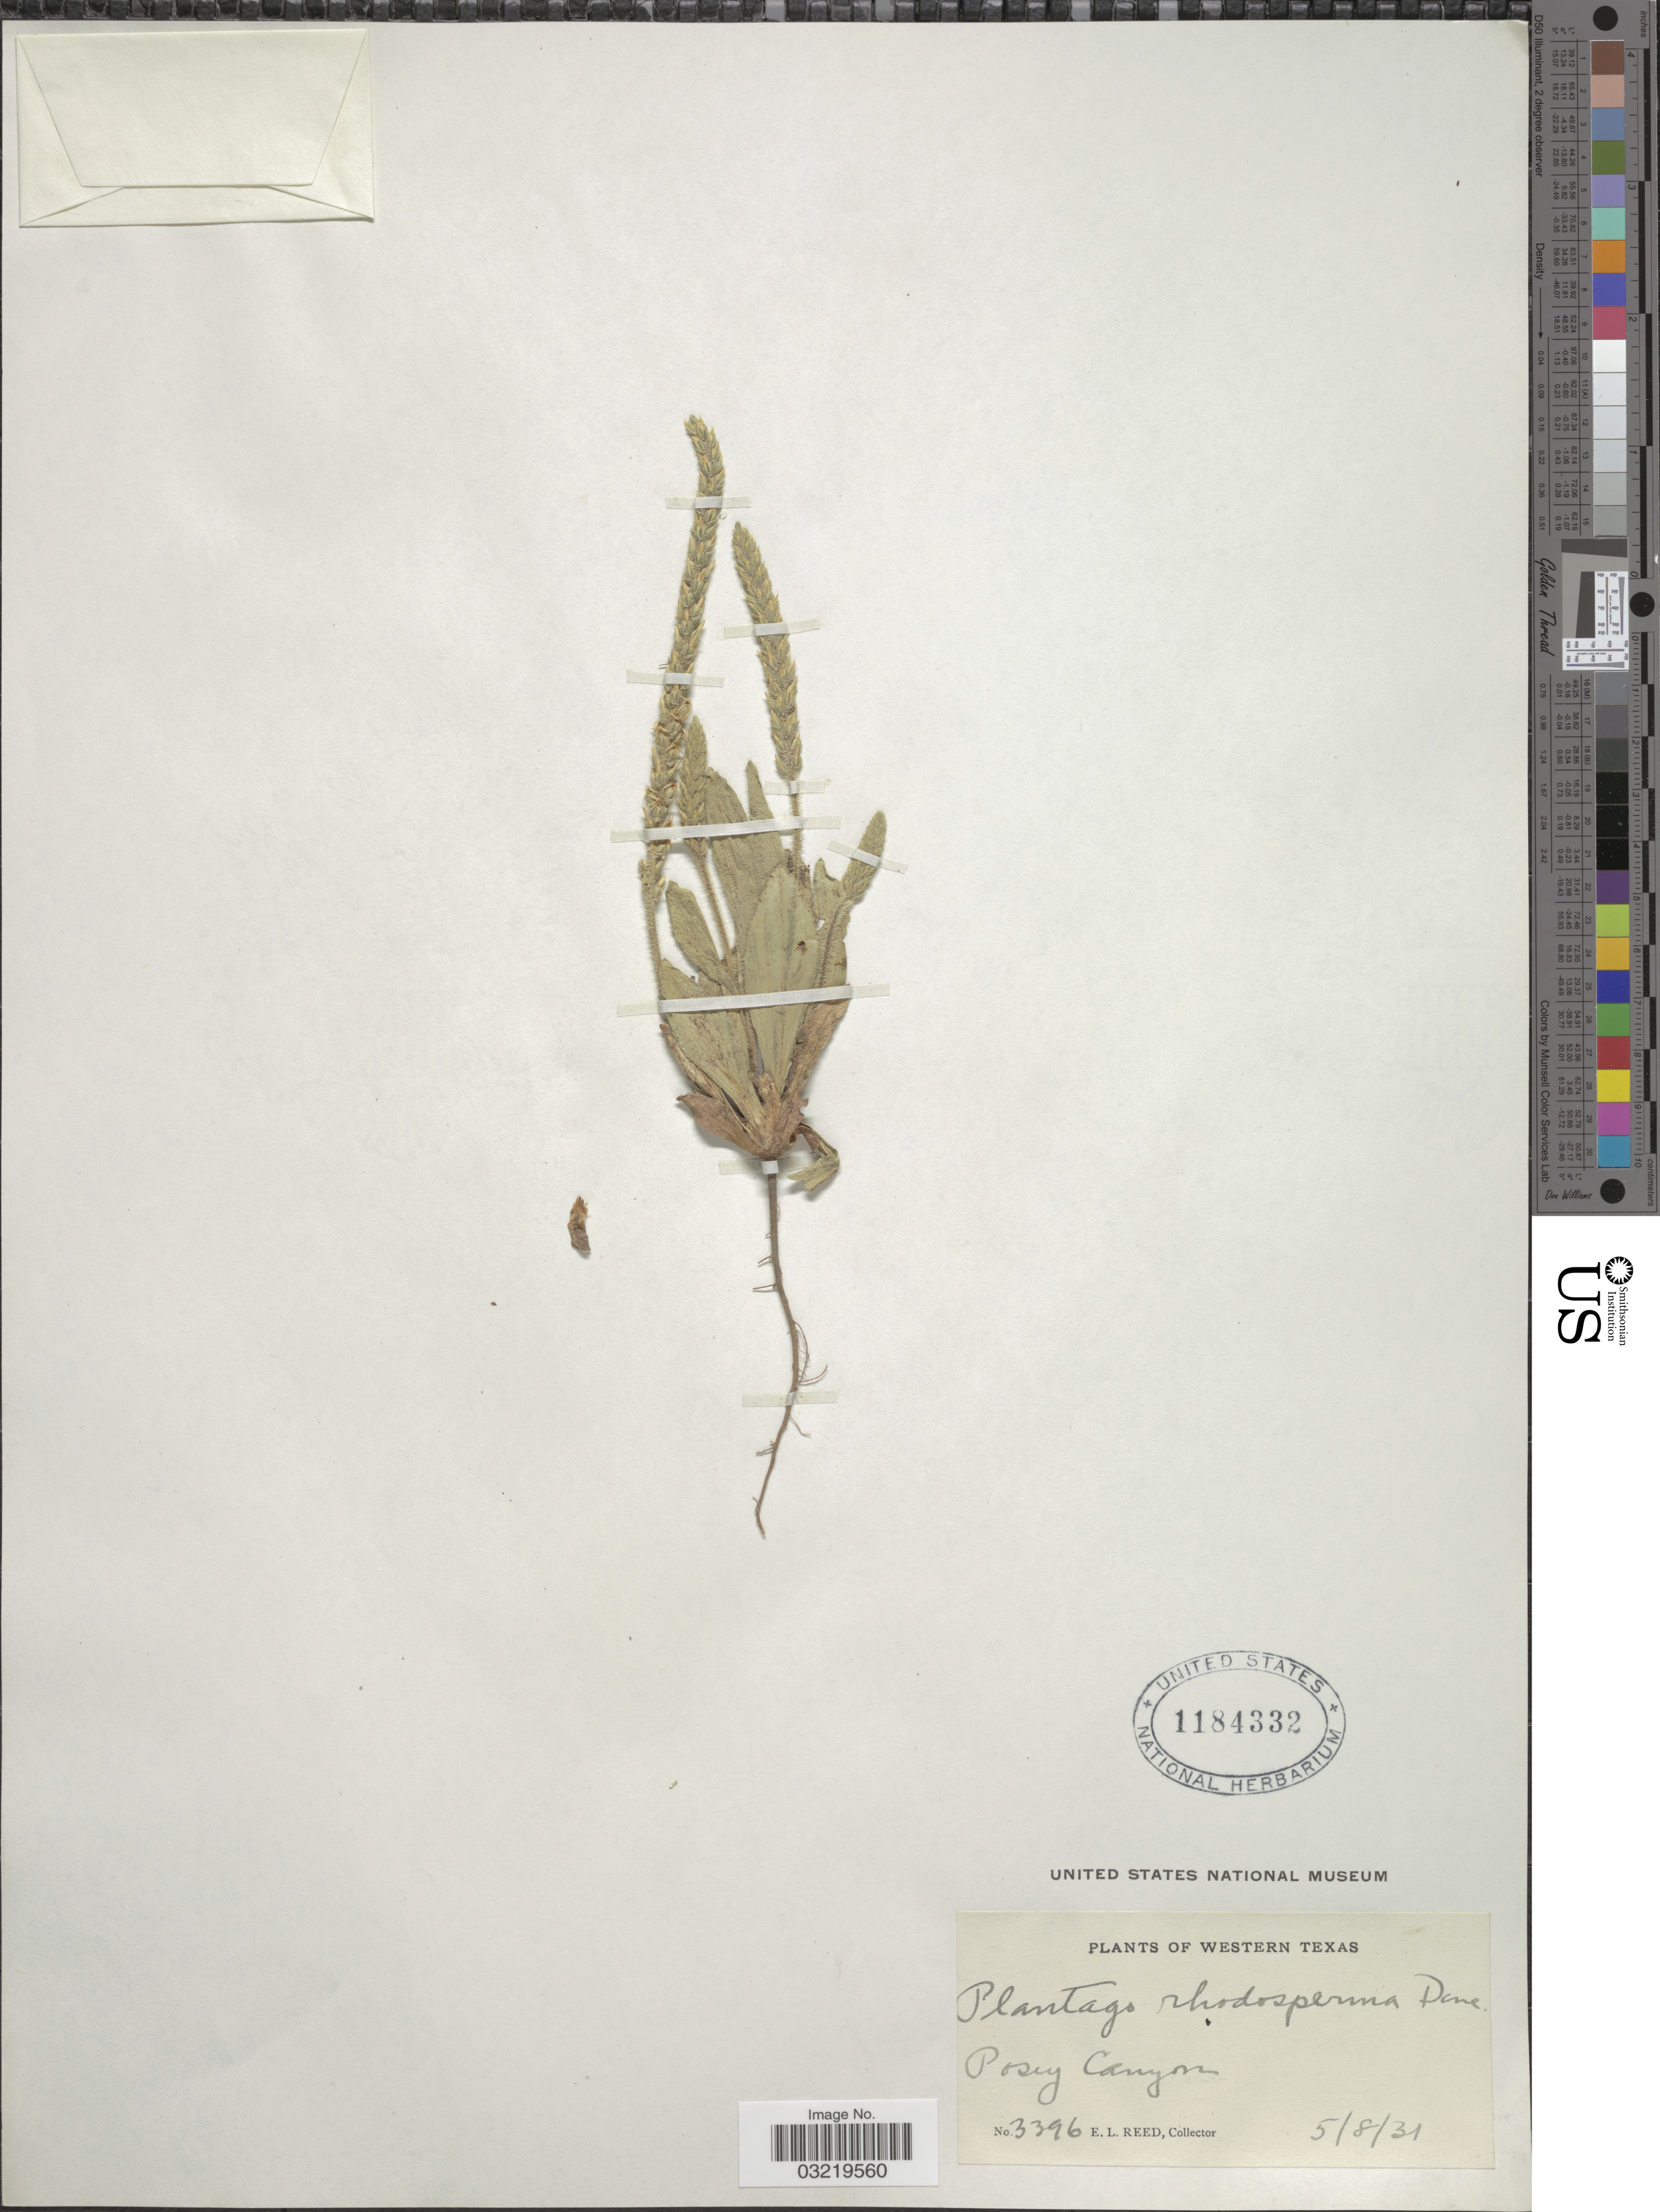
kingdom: Plantae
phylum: Tracheophyta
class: Magnoliopsida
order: Lamiales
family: Plantaginaceae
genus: Plantago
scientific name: Plantago rhodosperma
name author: Decne.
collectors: E. Reed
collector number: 3396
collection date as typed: Transcribed d/m/y: 8/5/31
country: United States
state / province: Texas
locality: Western Texas. Posey Canyon.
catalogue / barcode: US 1184332